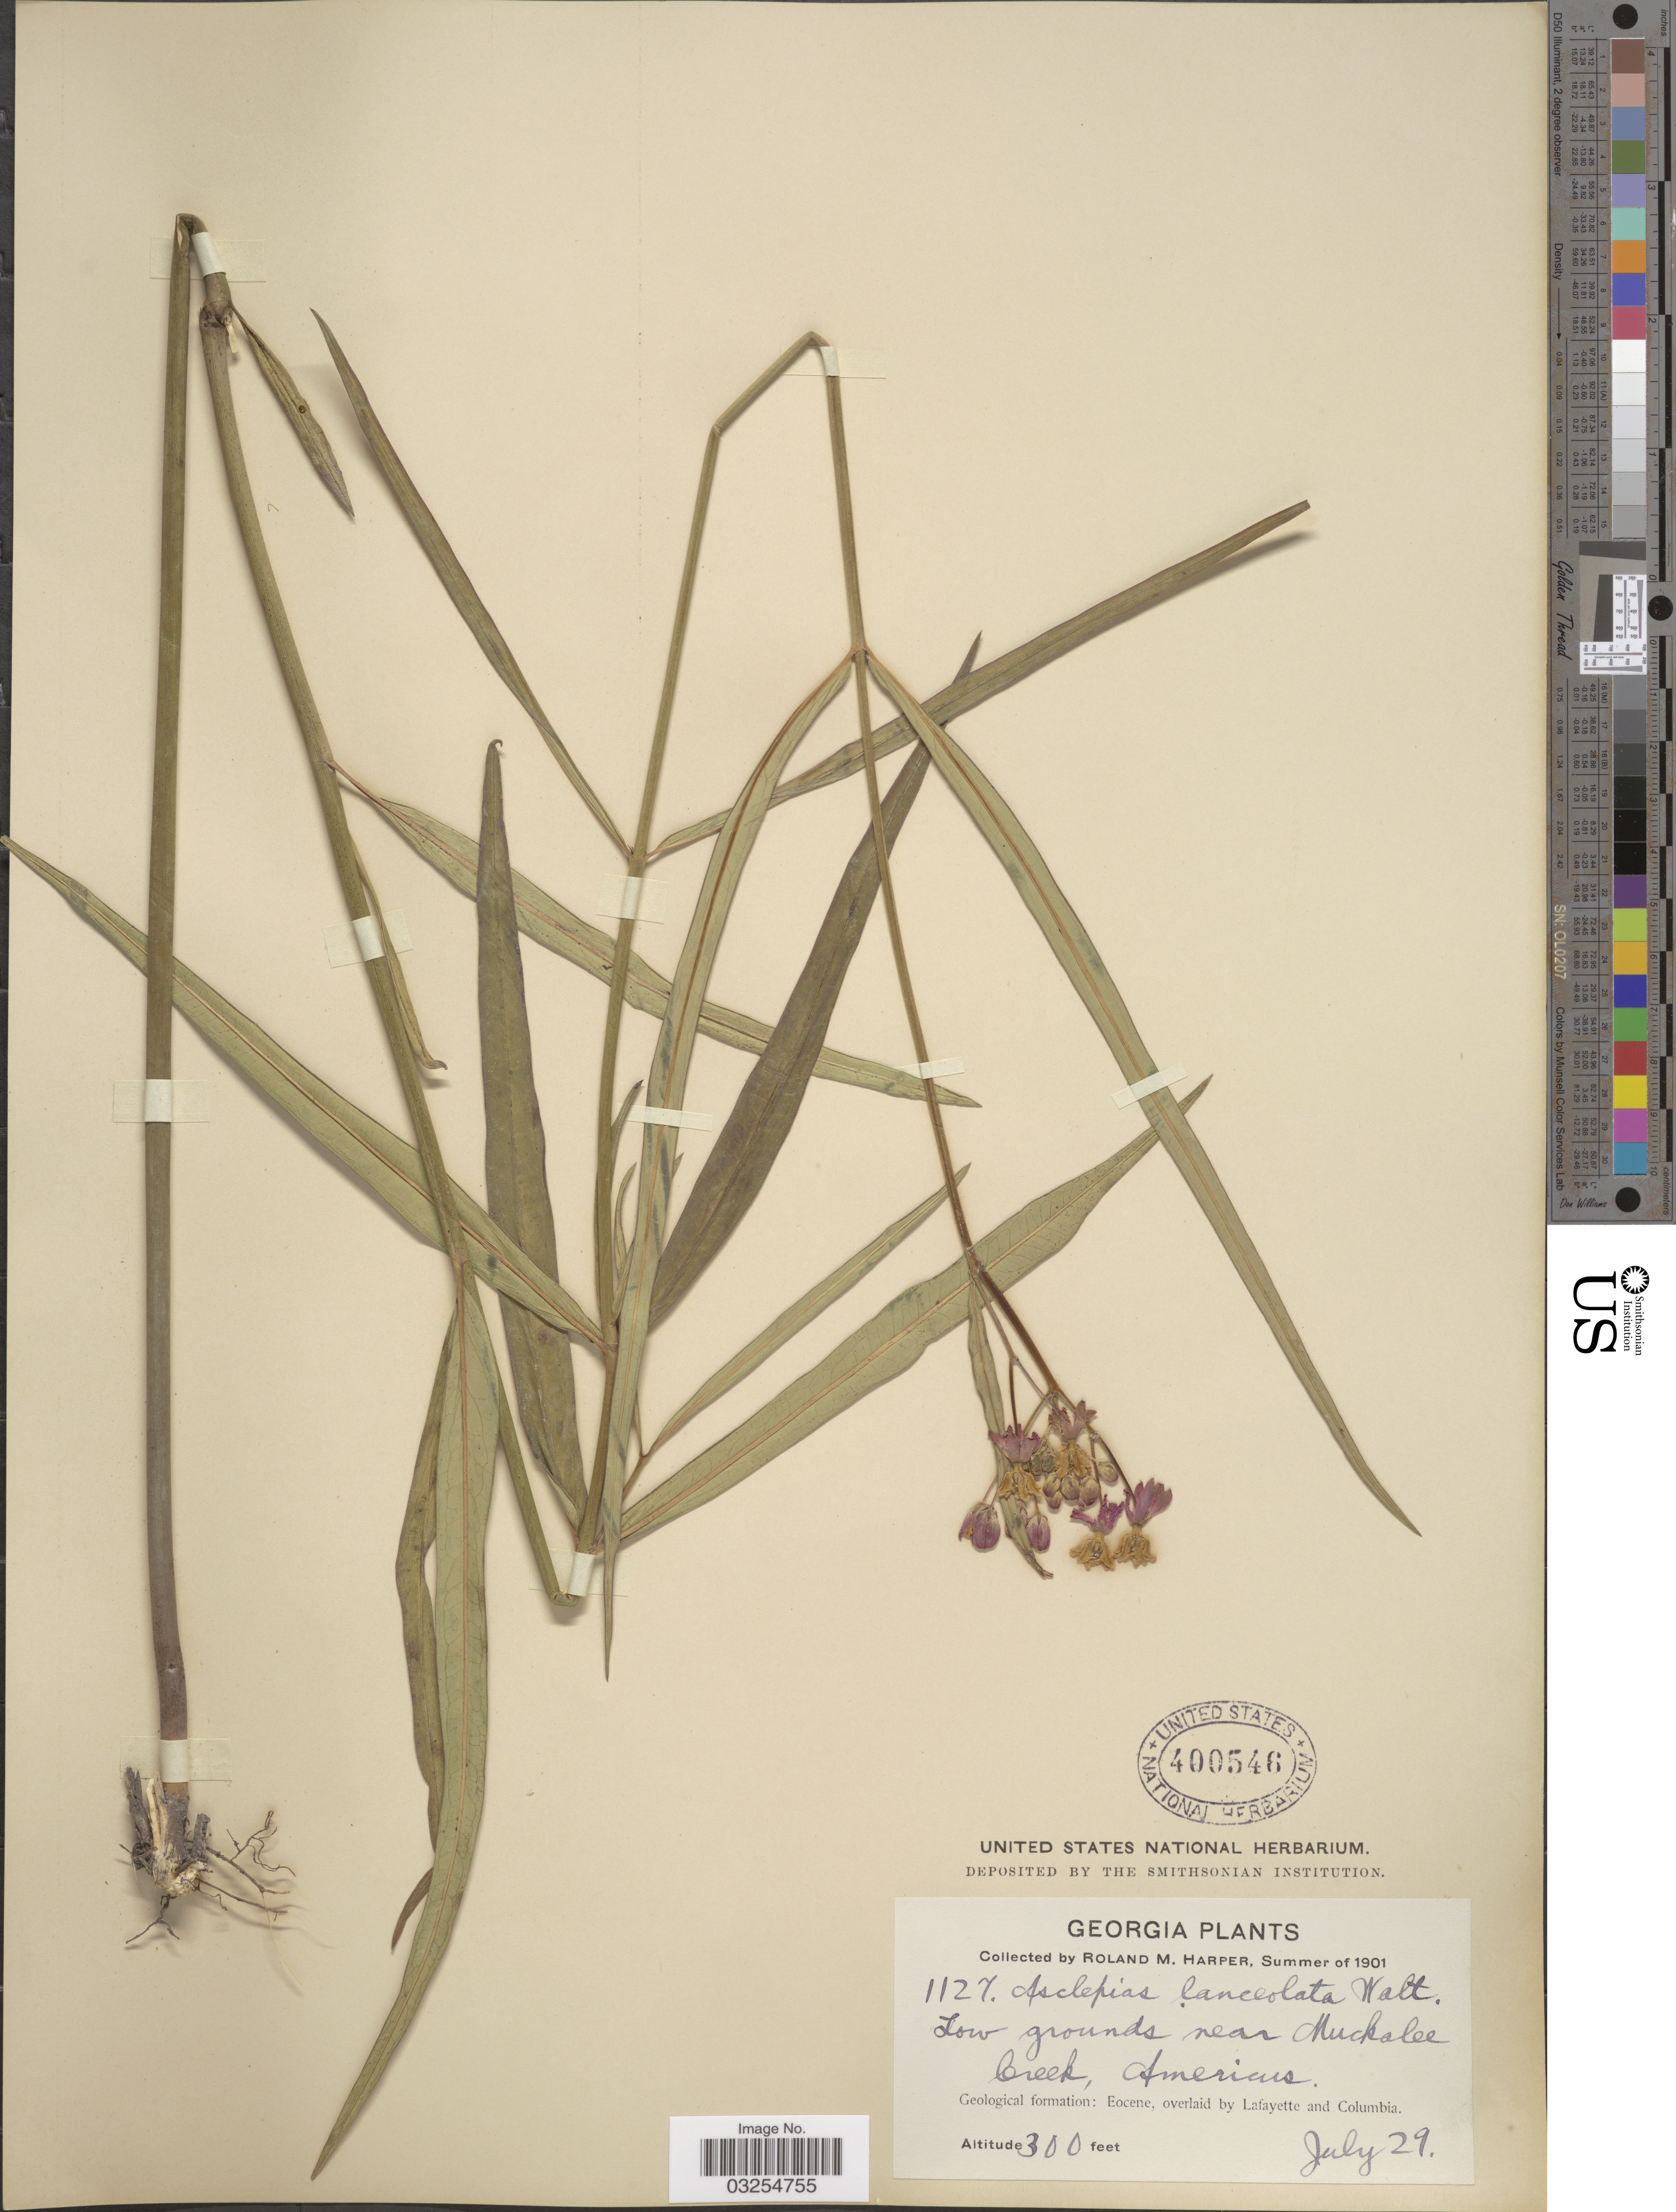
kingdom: Plantae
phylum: Tracheophyta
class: Magnoliopsida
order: Gentianales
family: Apocynaceae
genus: Asclepias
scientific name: Asclepias lanceolata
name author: Walter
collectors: R. M. Harper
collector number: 1127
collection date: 1901-07-29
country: United States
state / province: Georgia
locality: Low grounds near Muckalee Creek, Americus. Geological formation: Eocene, overlaid by Lafayette and Columbia.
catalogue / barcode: US 400546